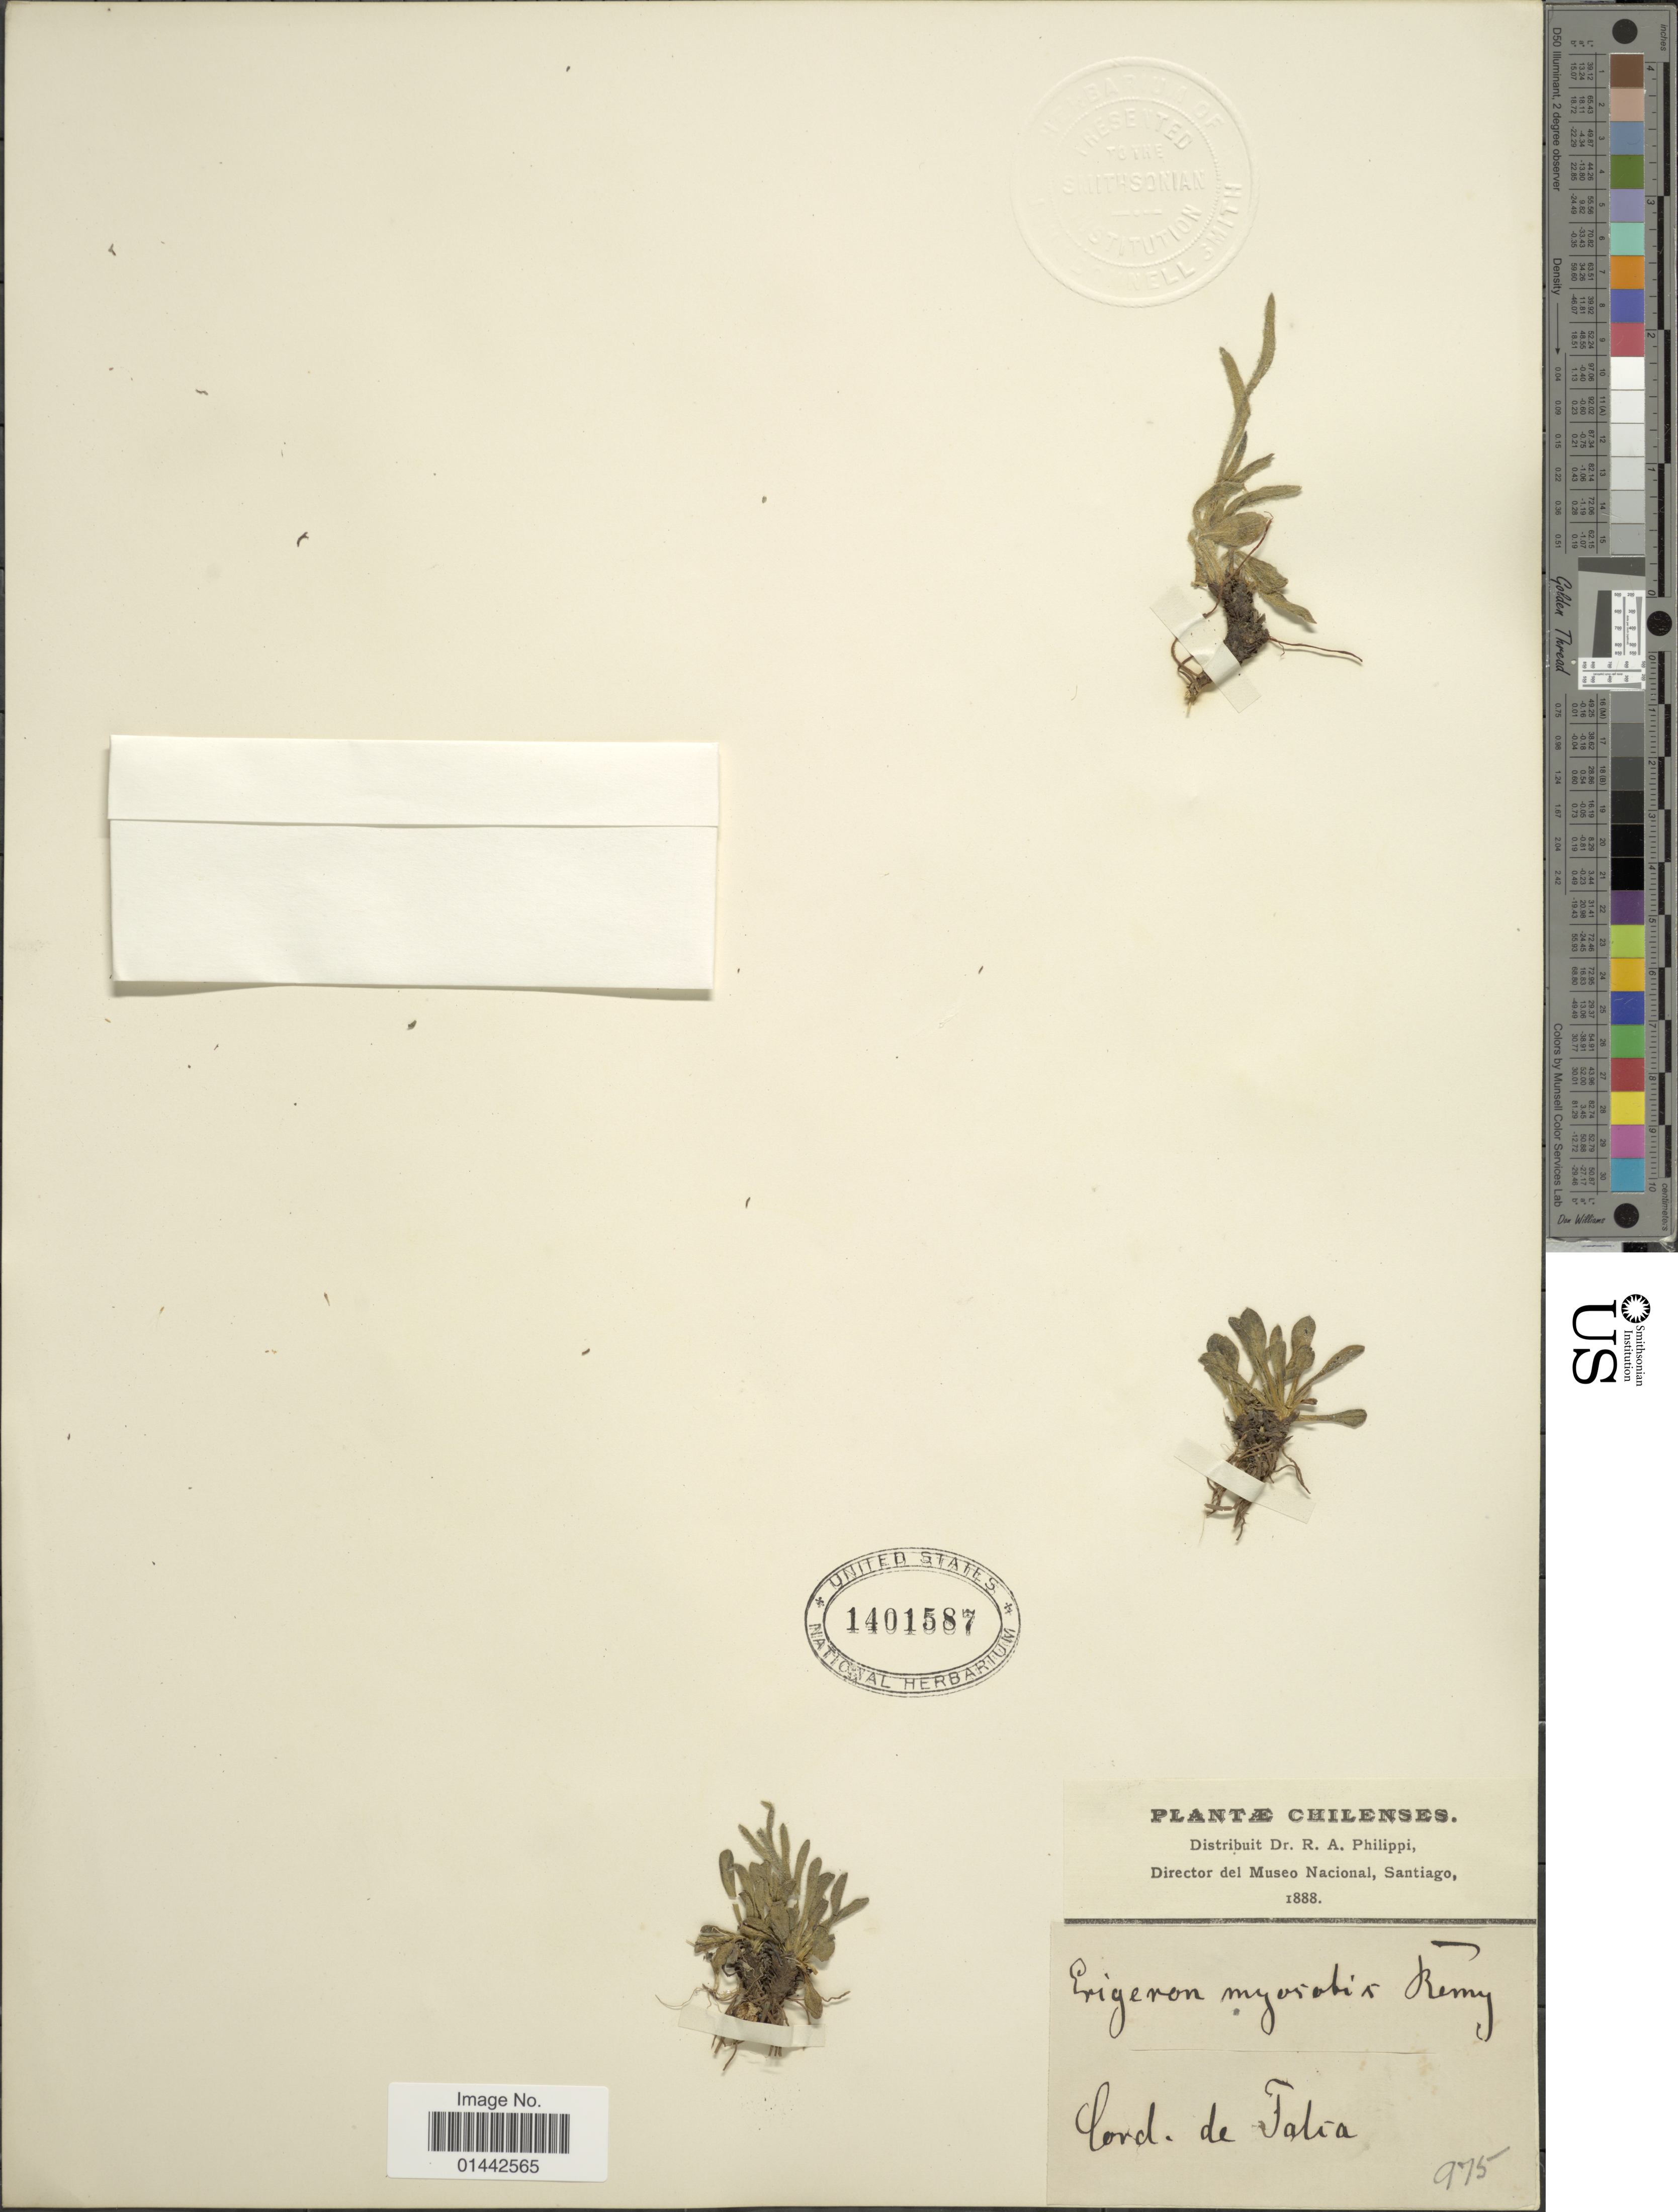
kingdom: Plantae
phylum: Tracheophyta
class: Magnoliopsida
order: Asterales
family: Asteraceae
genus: Erigeron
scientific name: Erigeron sp.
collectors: R. A. Philippi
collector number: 975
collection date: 1888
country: Chile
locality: Cord. de Tatia.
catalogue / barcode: US 1401587